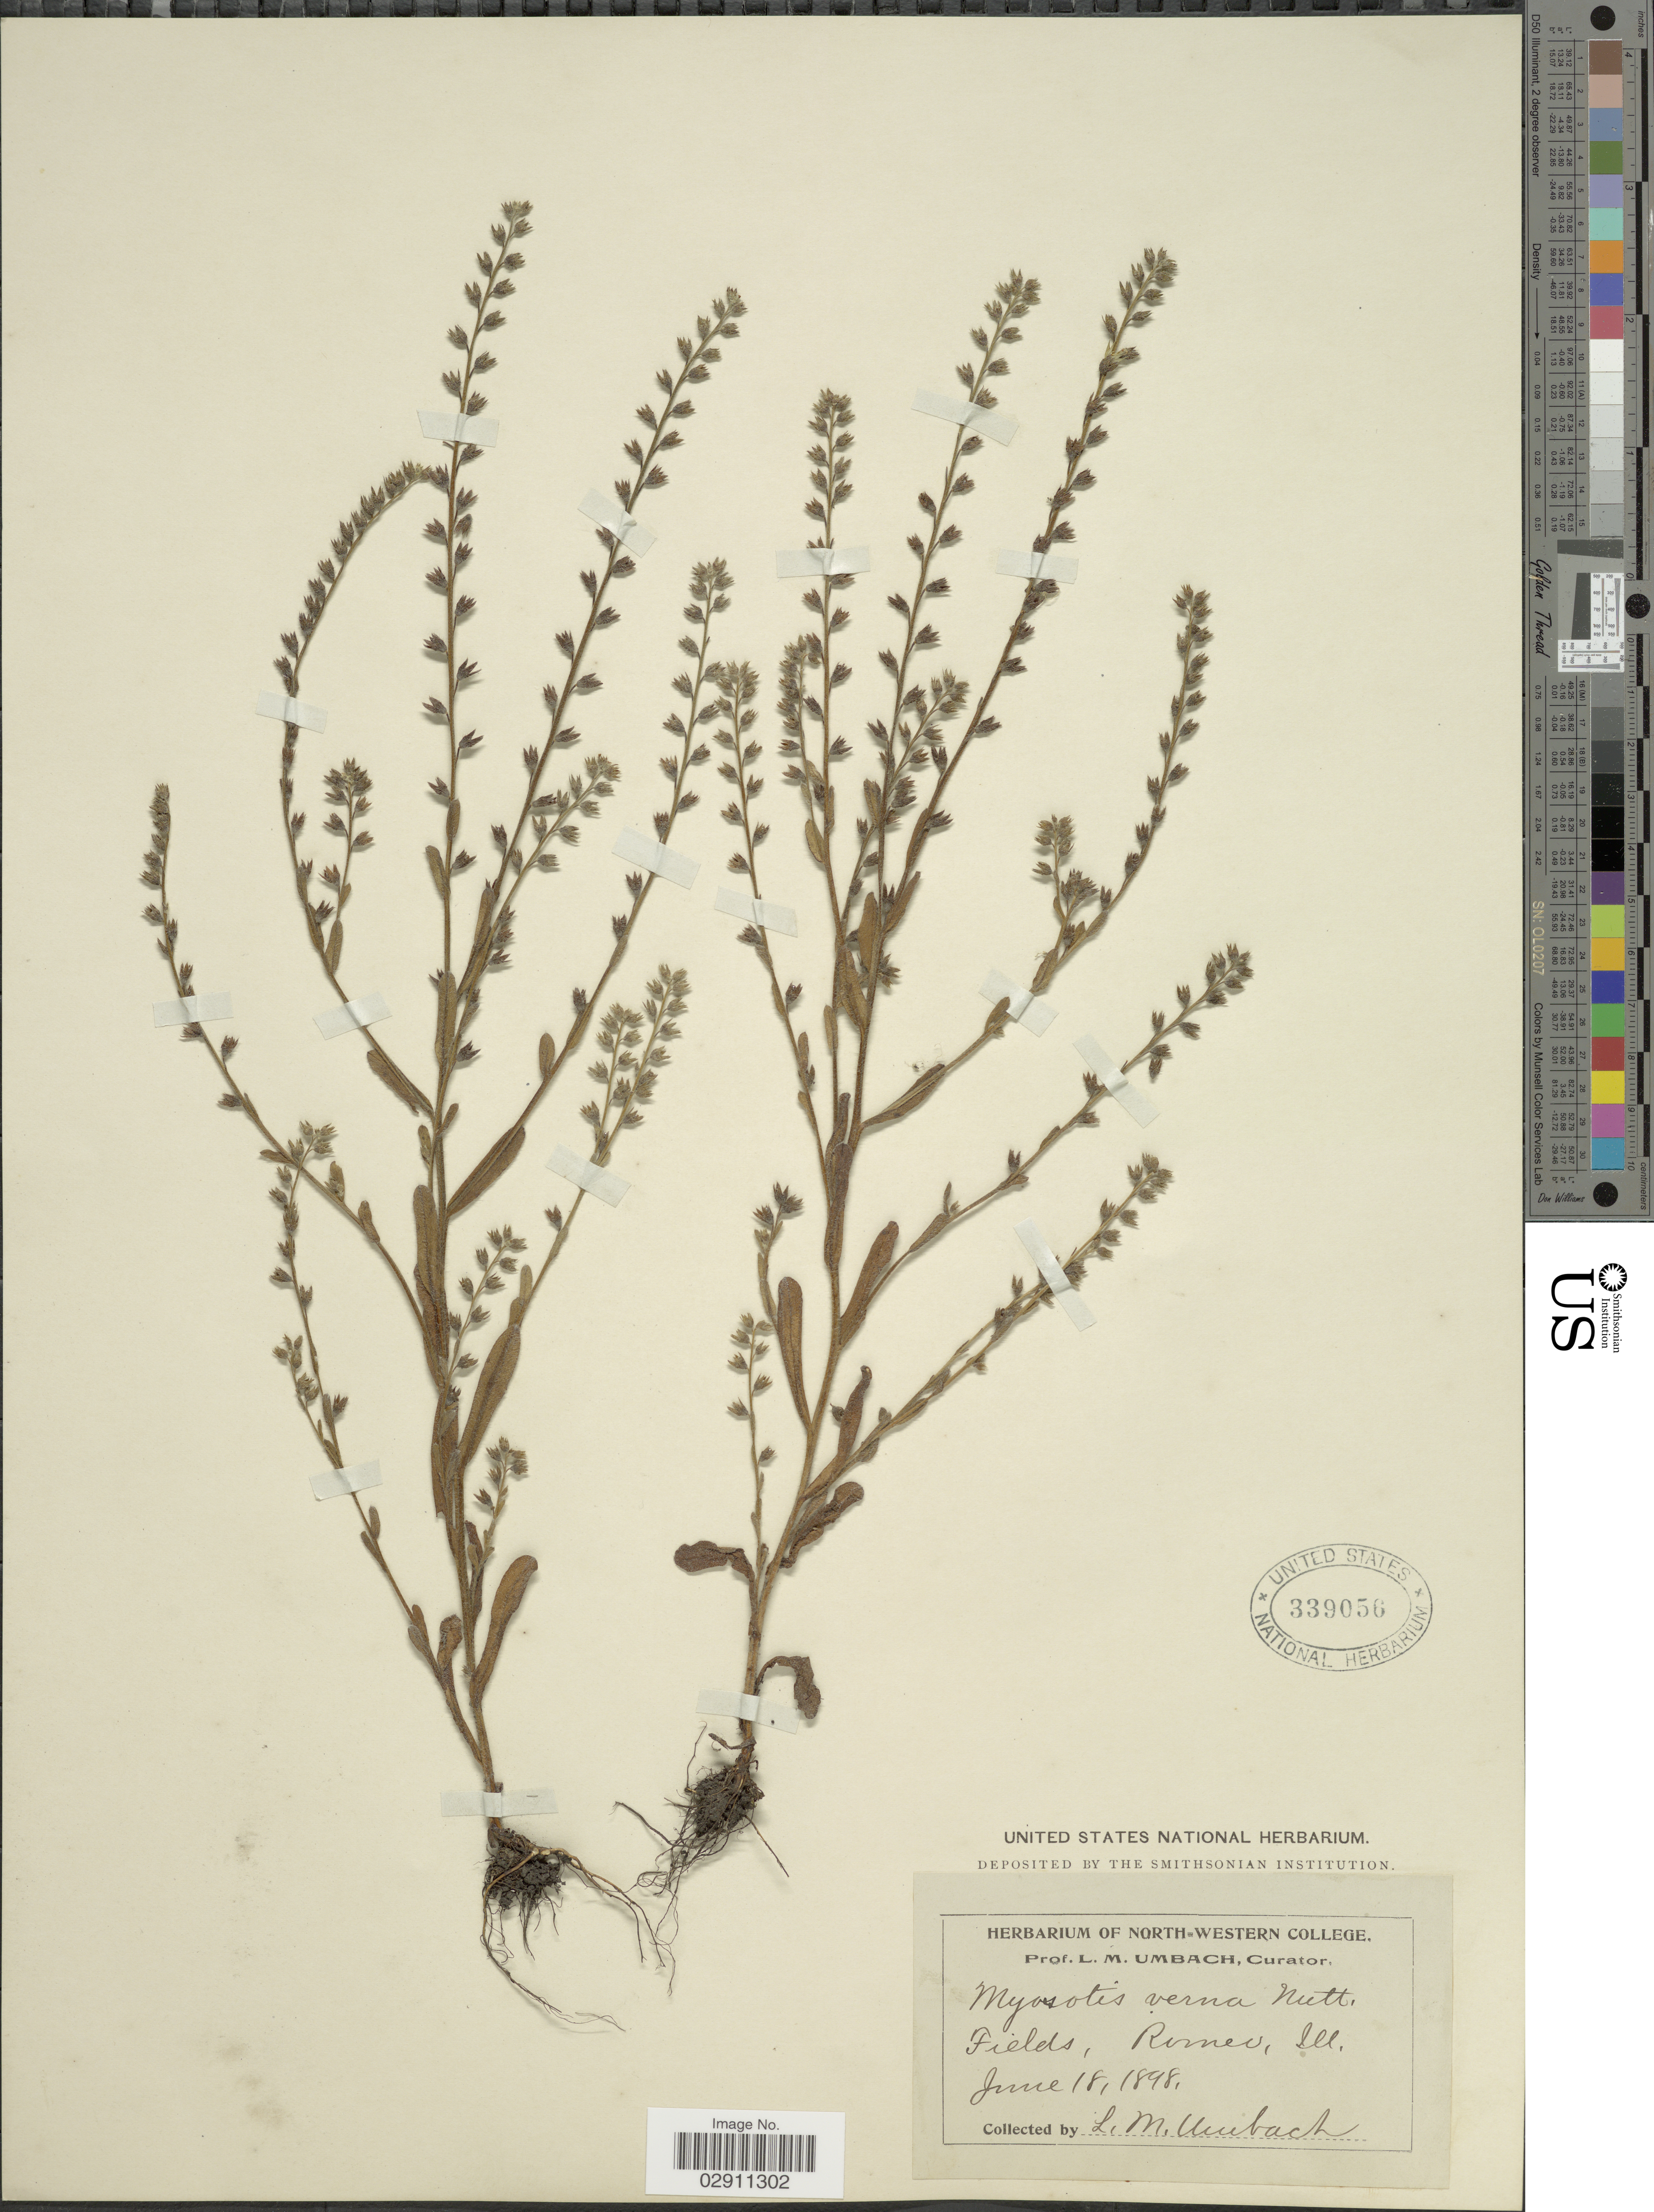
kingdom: Plantae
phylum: Tracheophyta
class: Magnoliopsida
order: Boraginales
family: Boraginaceae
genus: Myosotis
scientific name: Myosotis verna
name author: Nutt.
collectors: L. M. Umbach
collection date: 1898-06-18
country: United States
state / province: Illinois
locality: Romeo.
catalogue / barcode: US 339056